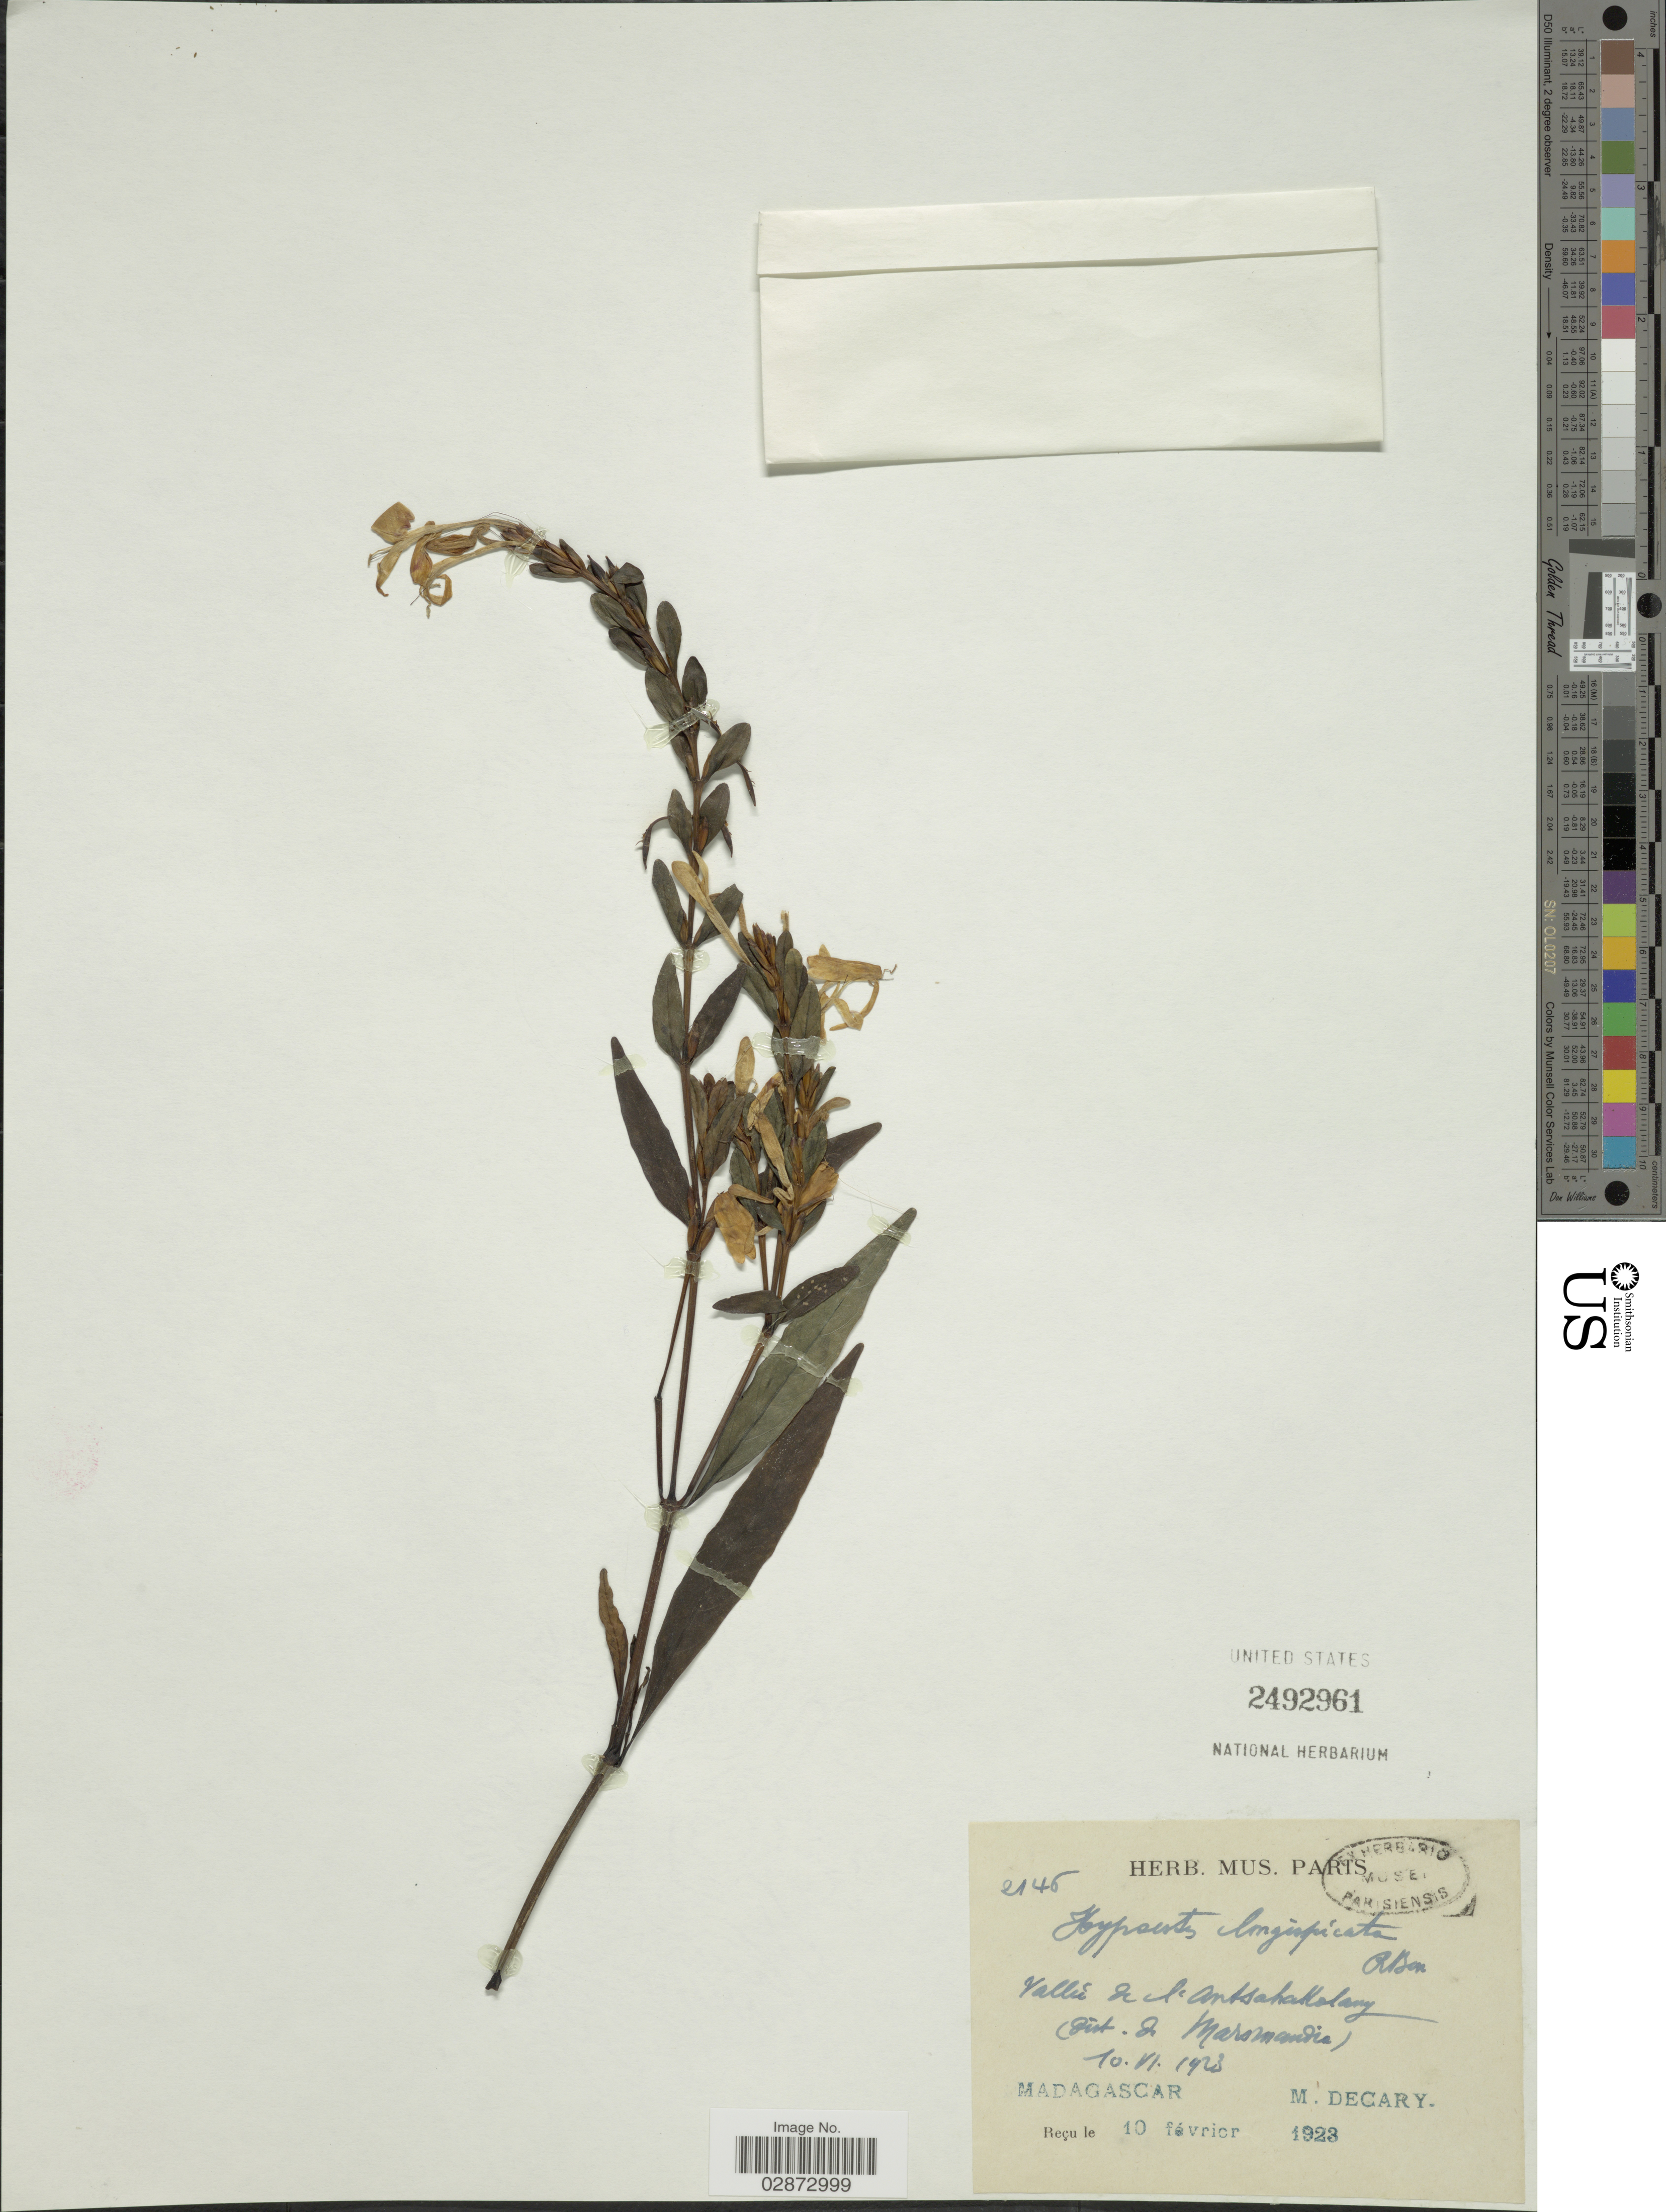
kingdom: Plantae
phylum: Tracheophyta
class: Magnoliopsida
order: Lamiales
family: Acanthaceae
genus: Hypoestes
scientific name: Hypoestes longispica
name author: Benoist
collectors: R. Decary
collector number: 2146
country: Madagascar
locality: Vallée de l'Antsahakolany (Dist. de Maromandia).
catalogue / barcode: US 2492961